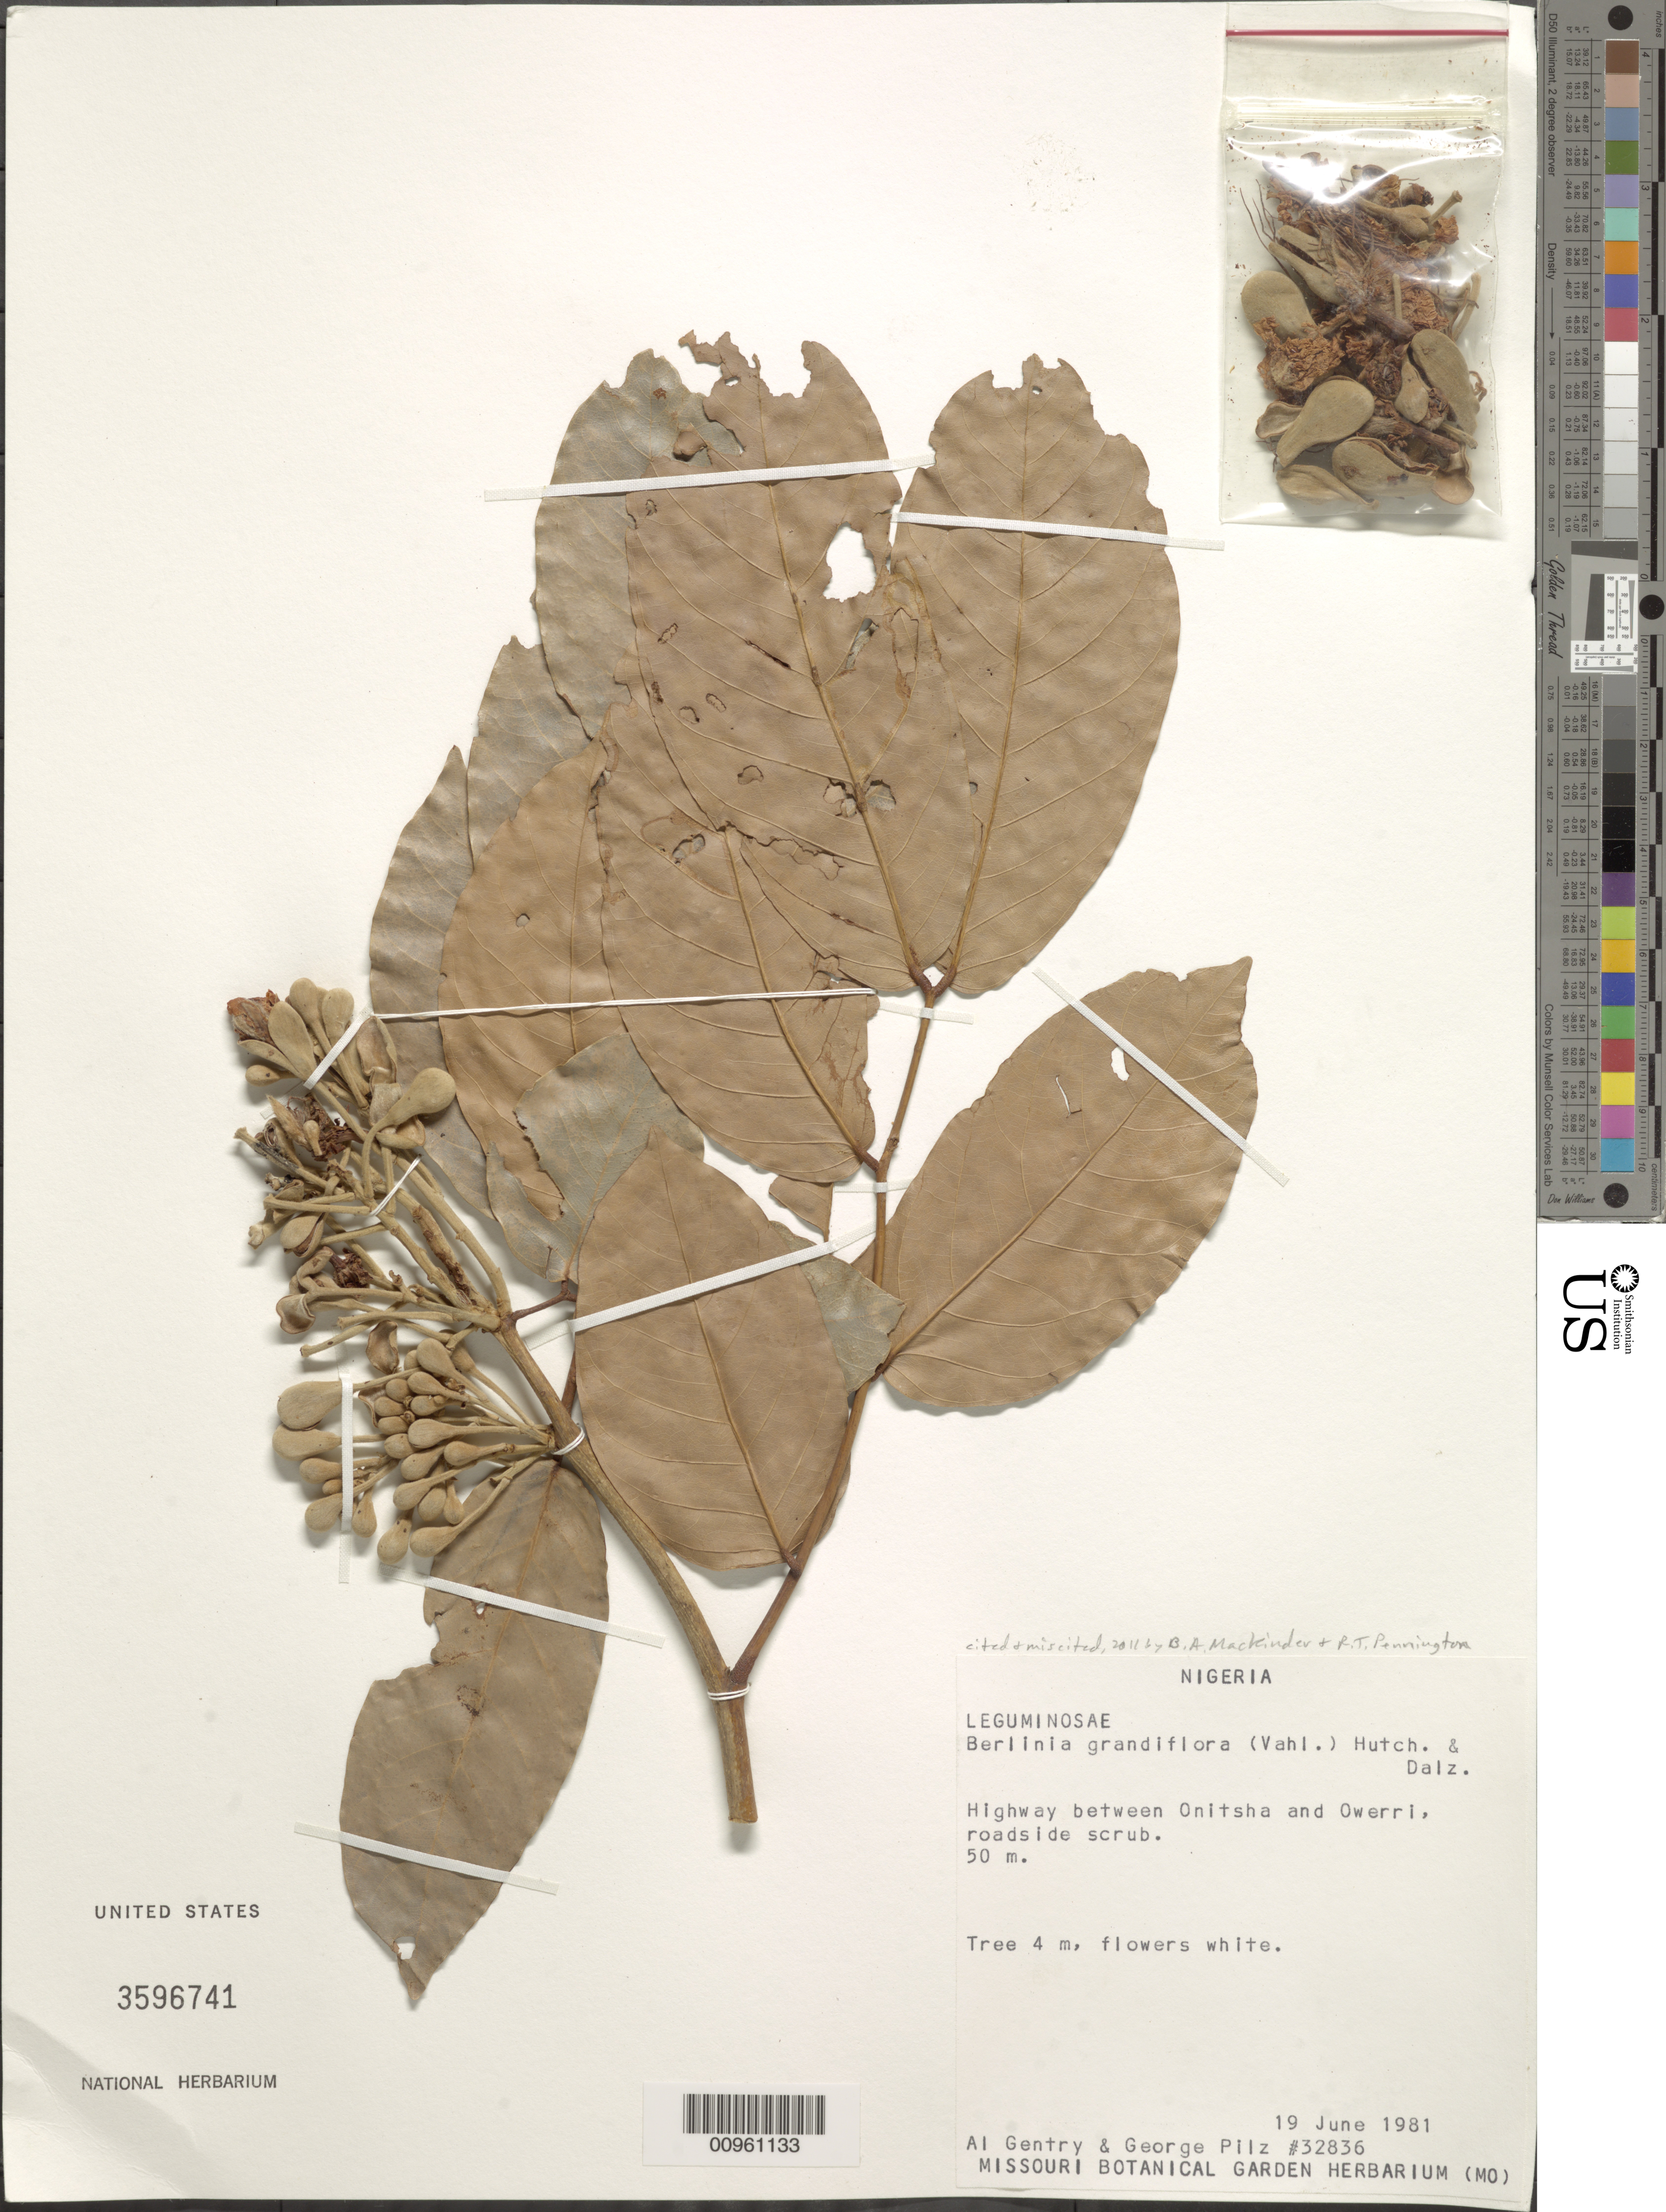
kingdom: Plantae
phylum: Tracheophyta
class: Magnoliopsida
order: Fabales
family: Fabaceae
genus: Berlinia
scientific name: Berlinia grandiflora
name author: (Vahl) Hutch. & Dalzell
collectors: A. H. Gentry & G. E. Pilz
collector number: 32836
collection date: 1981-06-19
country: Nigeria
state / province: Anambra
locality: Highway between Onitsha and Owerri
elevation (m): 50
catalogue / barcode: US 3596741